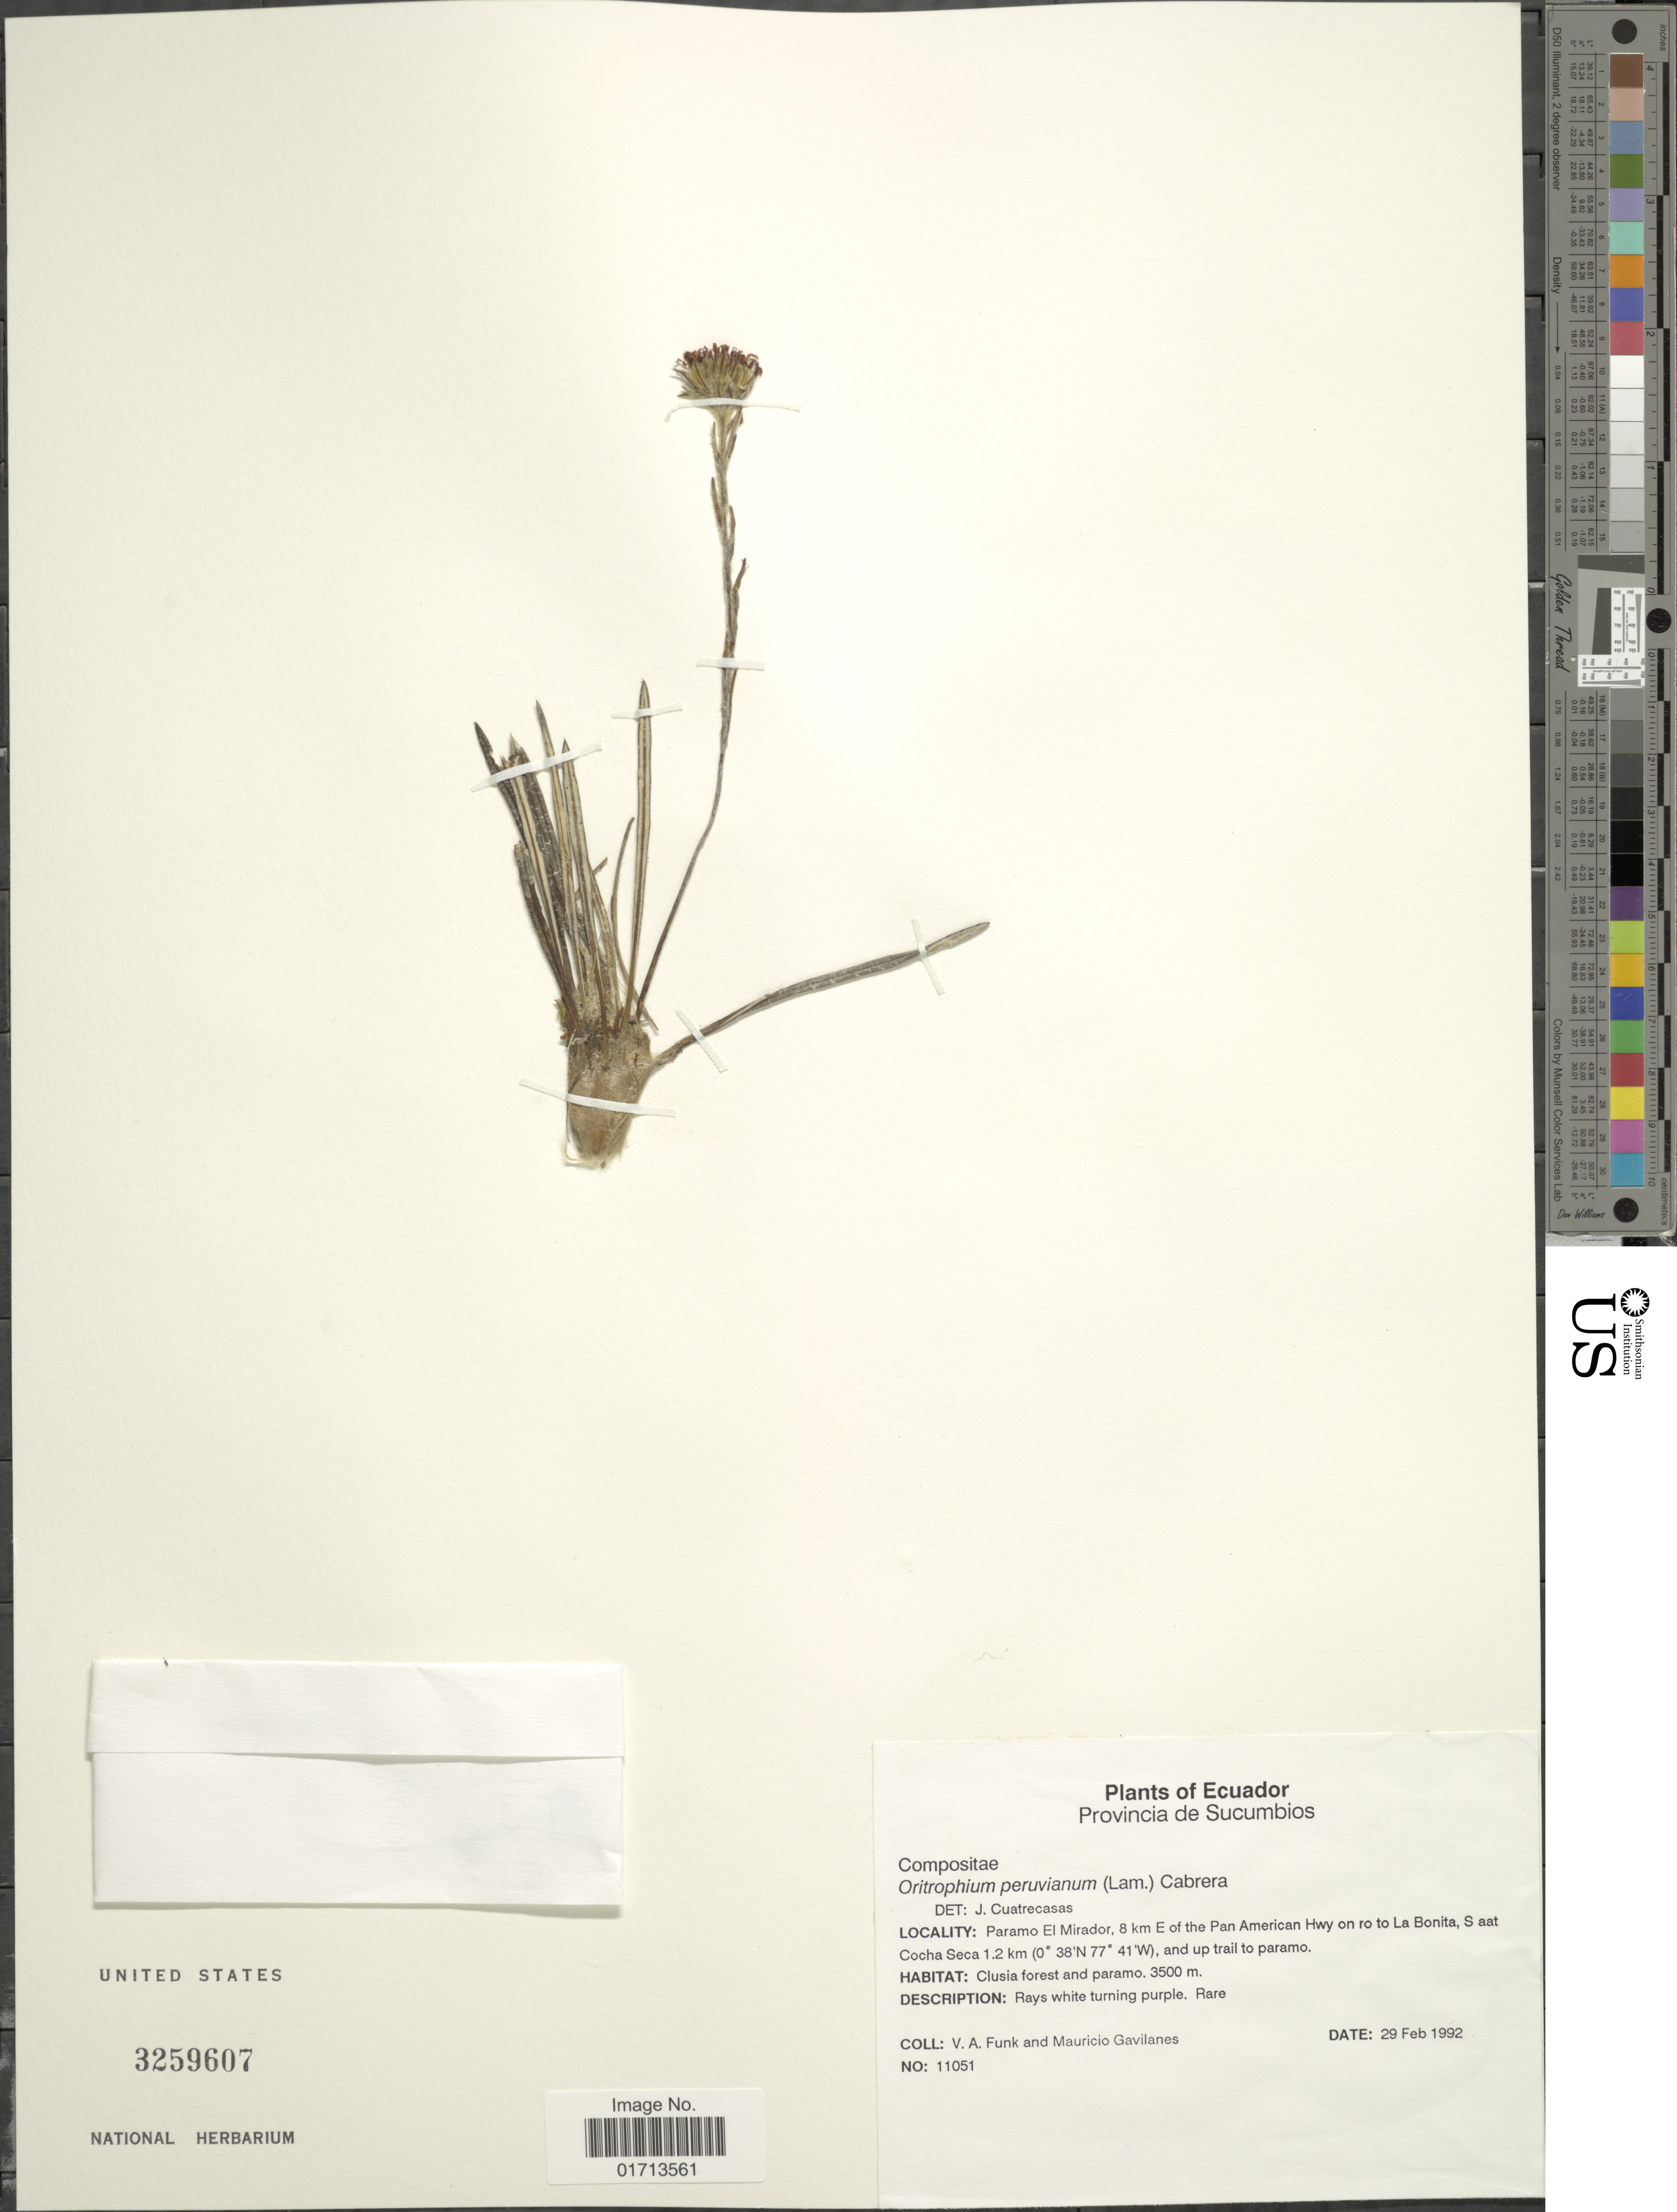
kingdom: Plantae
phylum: Tracheophyta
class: Magnoliopsida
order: Asterales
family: Asteraceae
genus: Oritrophium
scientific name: Oritrophium peruvianum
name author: (Lam.) Cuatrec.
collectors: V. Funk & M. Gavilanes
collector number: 11051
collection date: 1992-02-29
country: Ecuador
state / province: Sucumbíos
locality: Paramo El Mirador, 8 km E of the Pan American Hwy on ro to La Bonita, S aat Cocha Seca 1.2 km and up trail to paramo.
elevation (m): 3500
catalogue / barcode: US 3259607